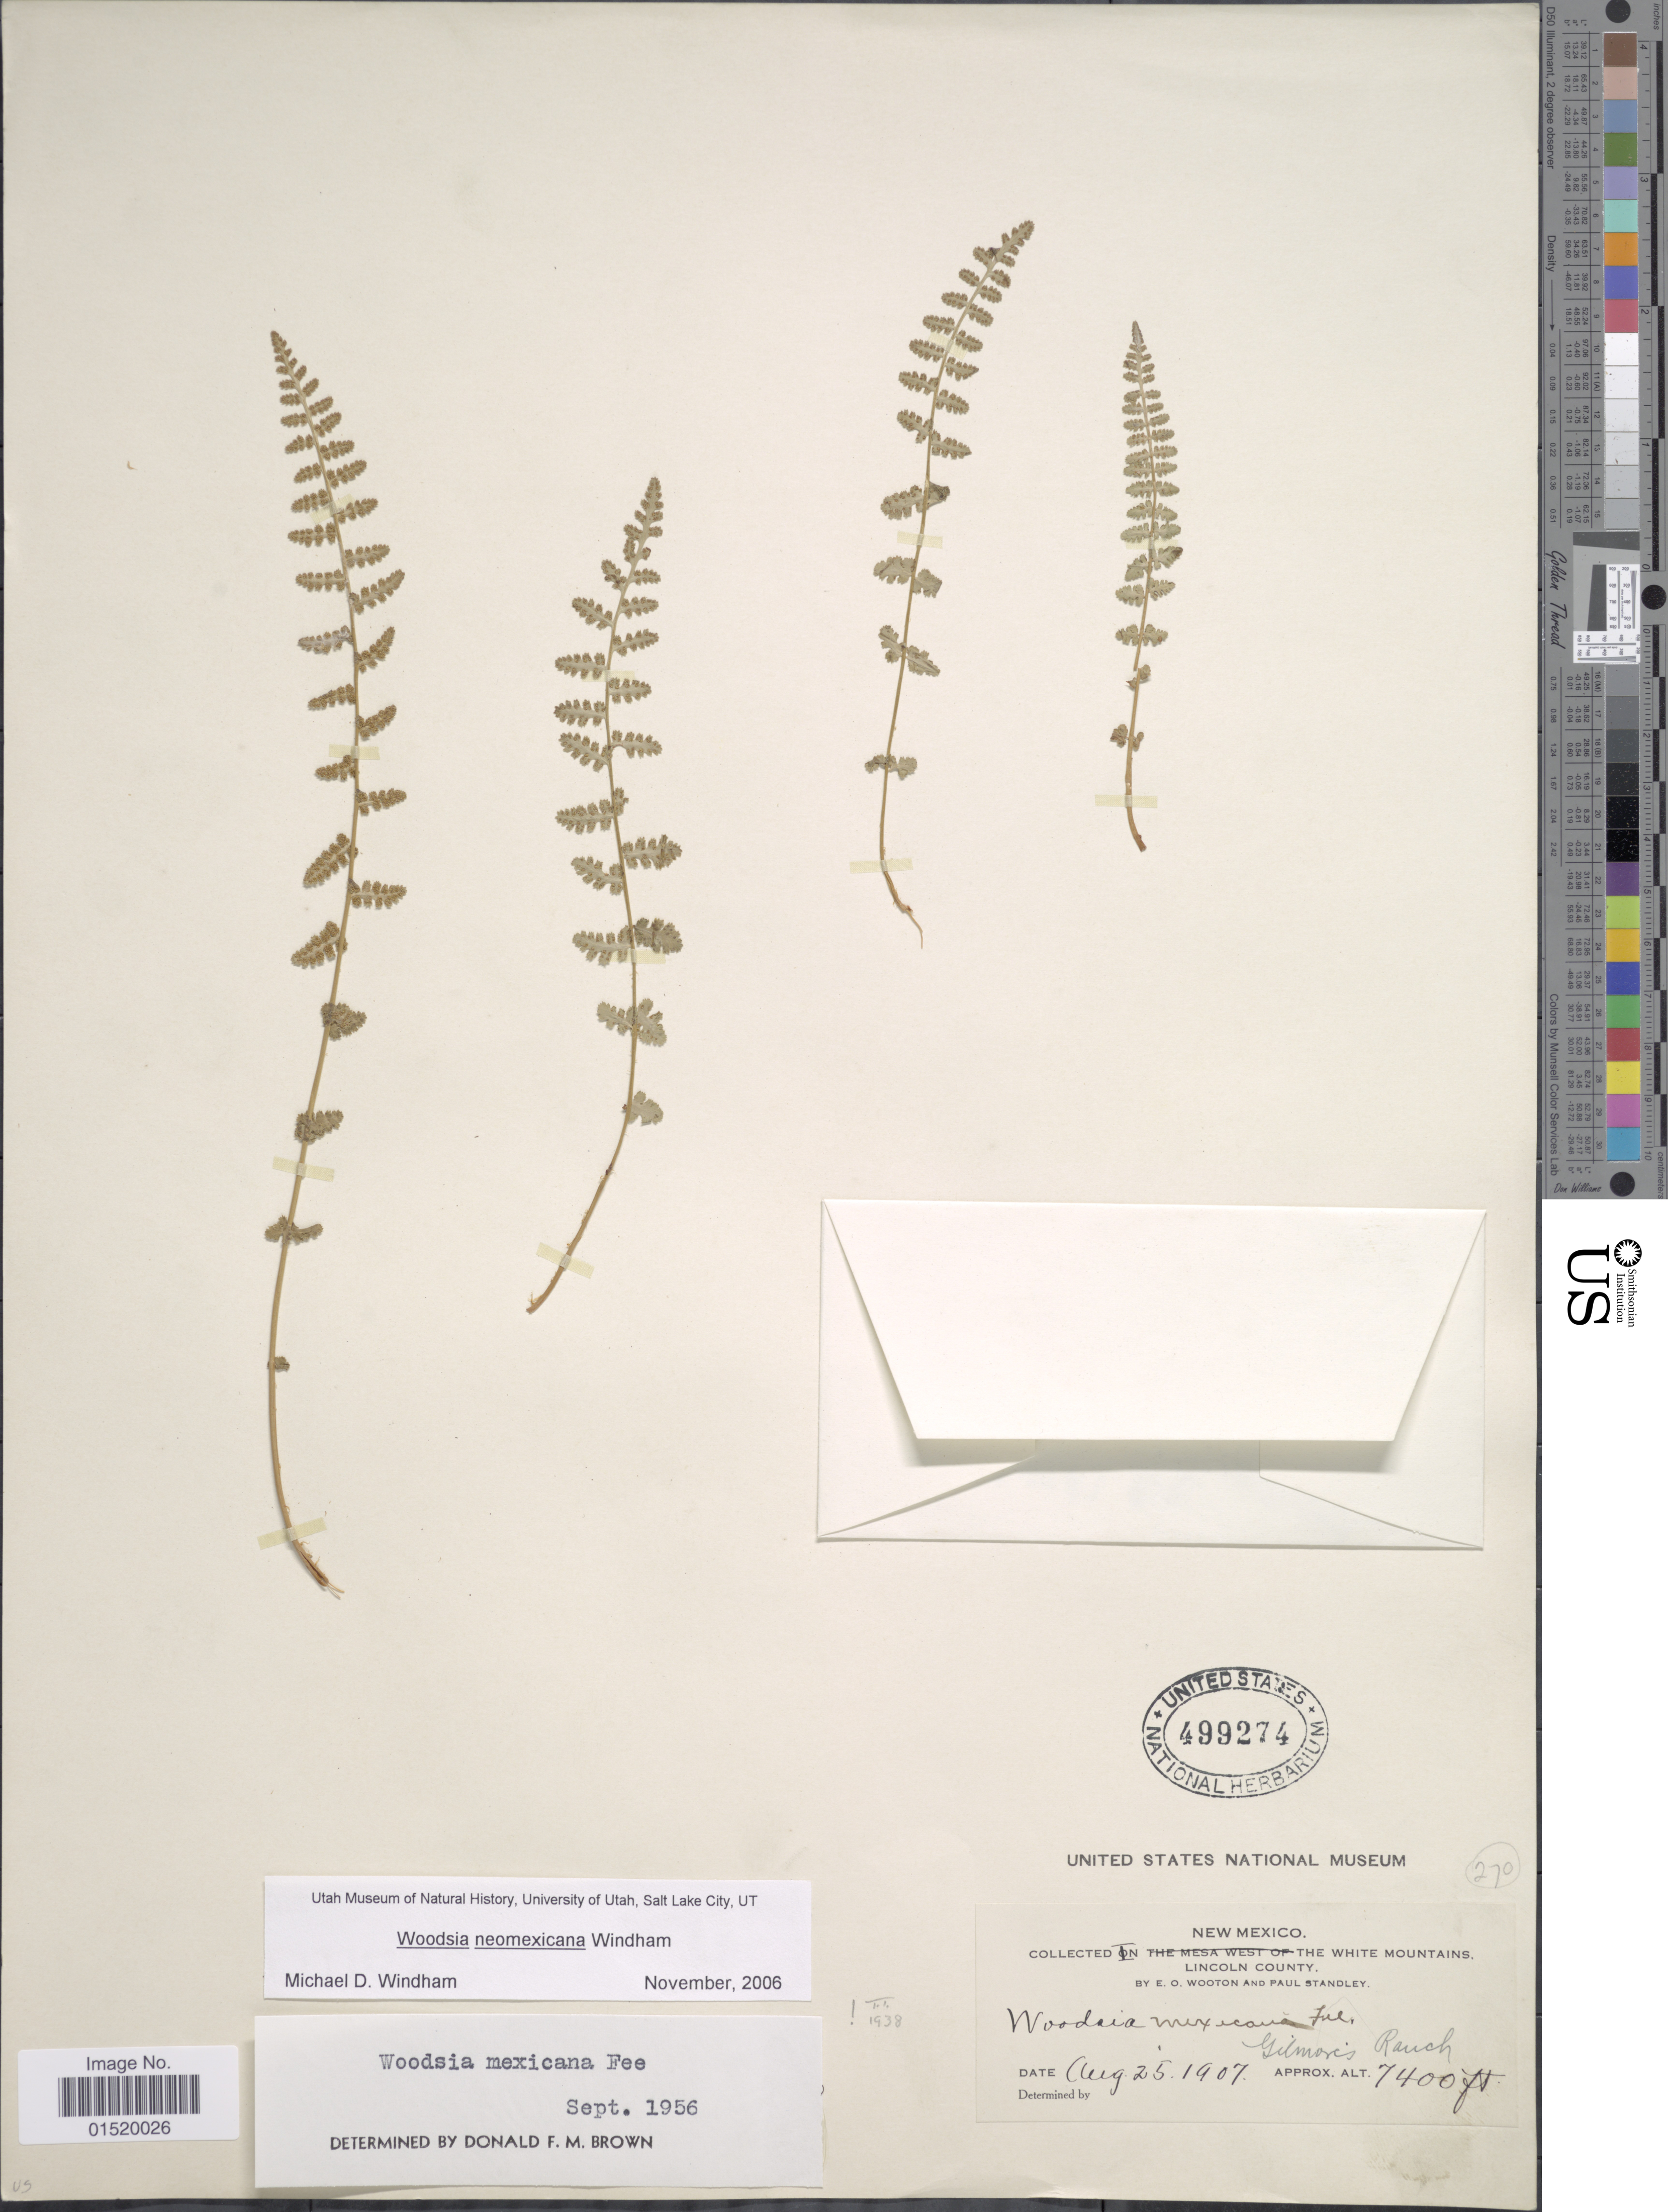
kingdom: Plantae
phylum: Tracheophyta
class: Polypodiopsida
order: Polypodiales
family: Woodsiaceae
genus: Woodsia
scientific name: Woodsia neomexicana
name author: Windham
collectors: E. O. Wooton & P. C. Standley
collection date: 1907-08-25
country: United States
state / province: New Mexico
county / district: Lincoln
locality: In the White Mountains, Lincoln County, Gilmore Ranch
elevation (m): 2256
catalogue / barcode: US 499274